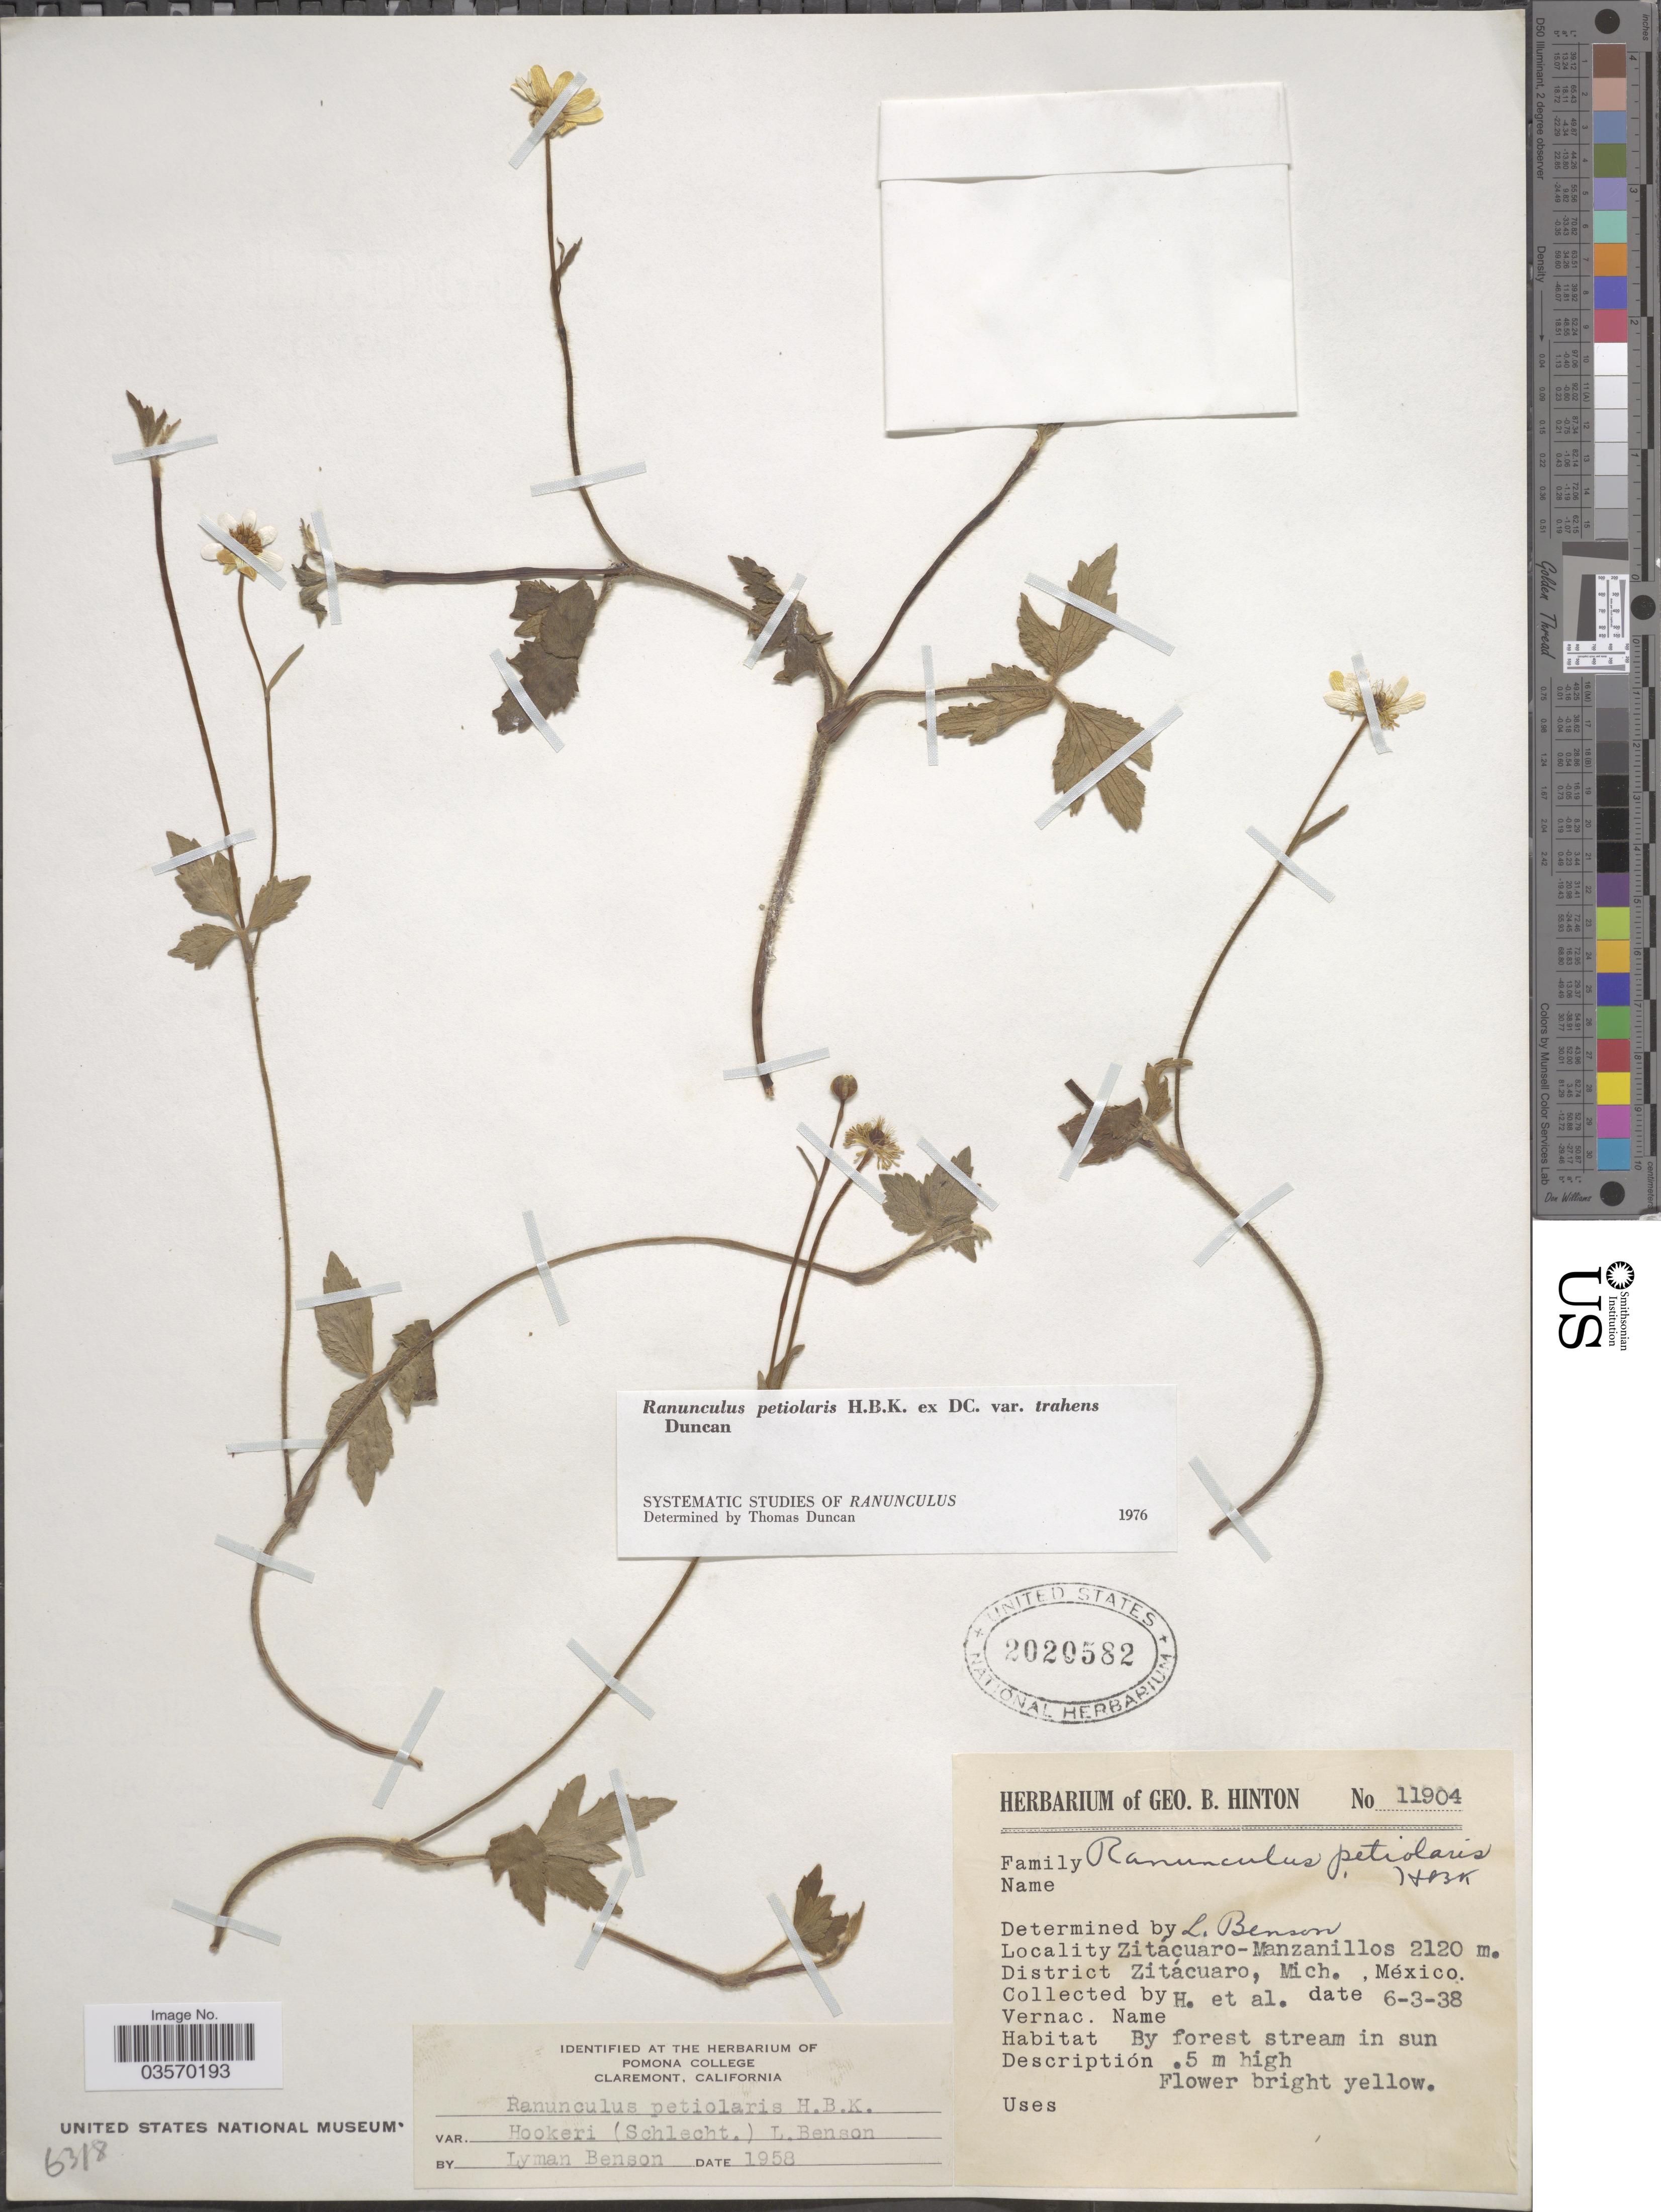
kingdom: Plantae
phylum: Tracheophyta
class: Magnoliopsida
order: Ranunculales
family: Ranunculaceae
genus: Ranunculus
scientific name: Ranunculus petiolaris var. trahens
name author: Kunth ex DC.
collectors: G. B. Hinton & et al.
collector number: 11904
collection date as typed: Transcribed d/m/y: 6/3/38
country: Mexico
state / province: Michoacán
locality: Zitácuaro - Manzanillos, District Zitácuaro.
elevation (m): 2120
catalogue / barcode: US 2020582